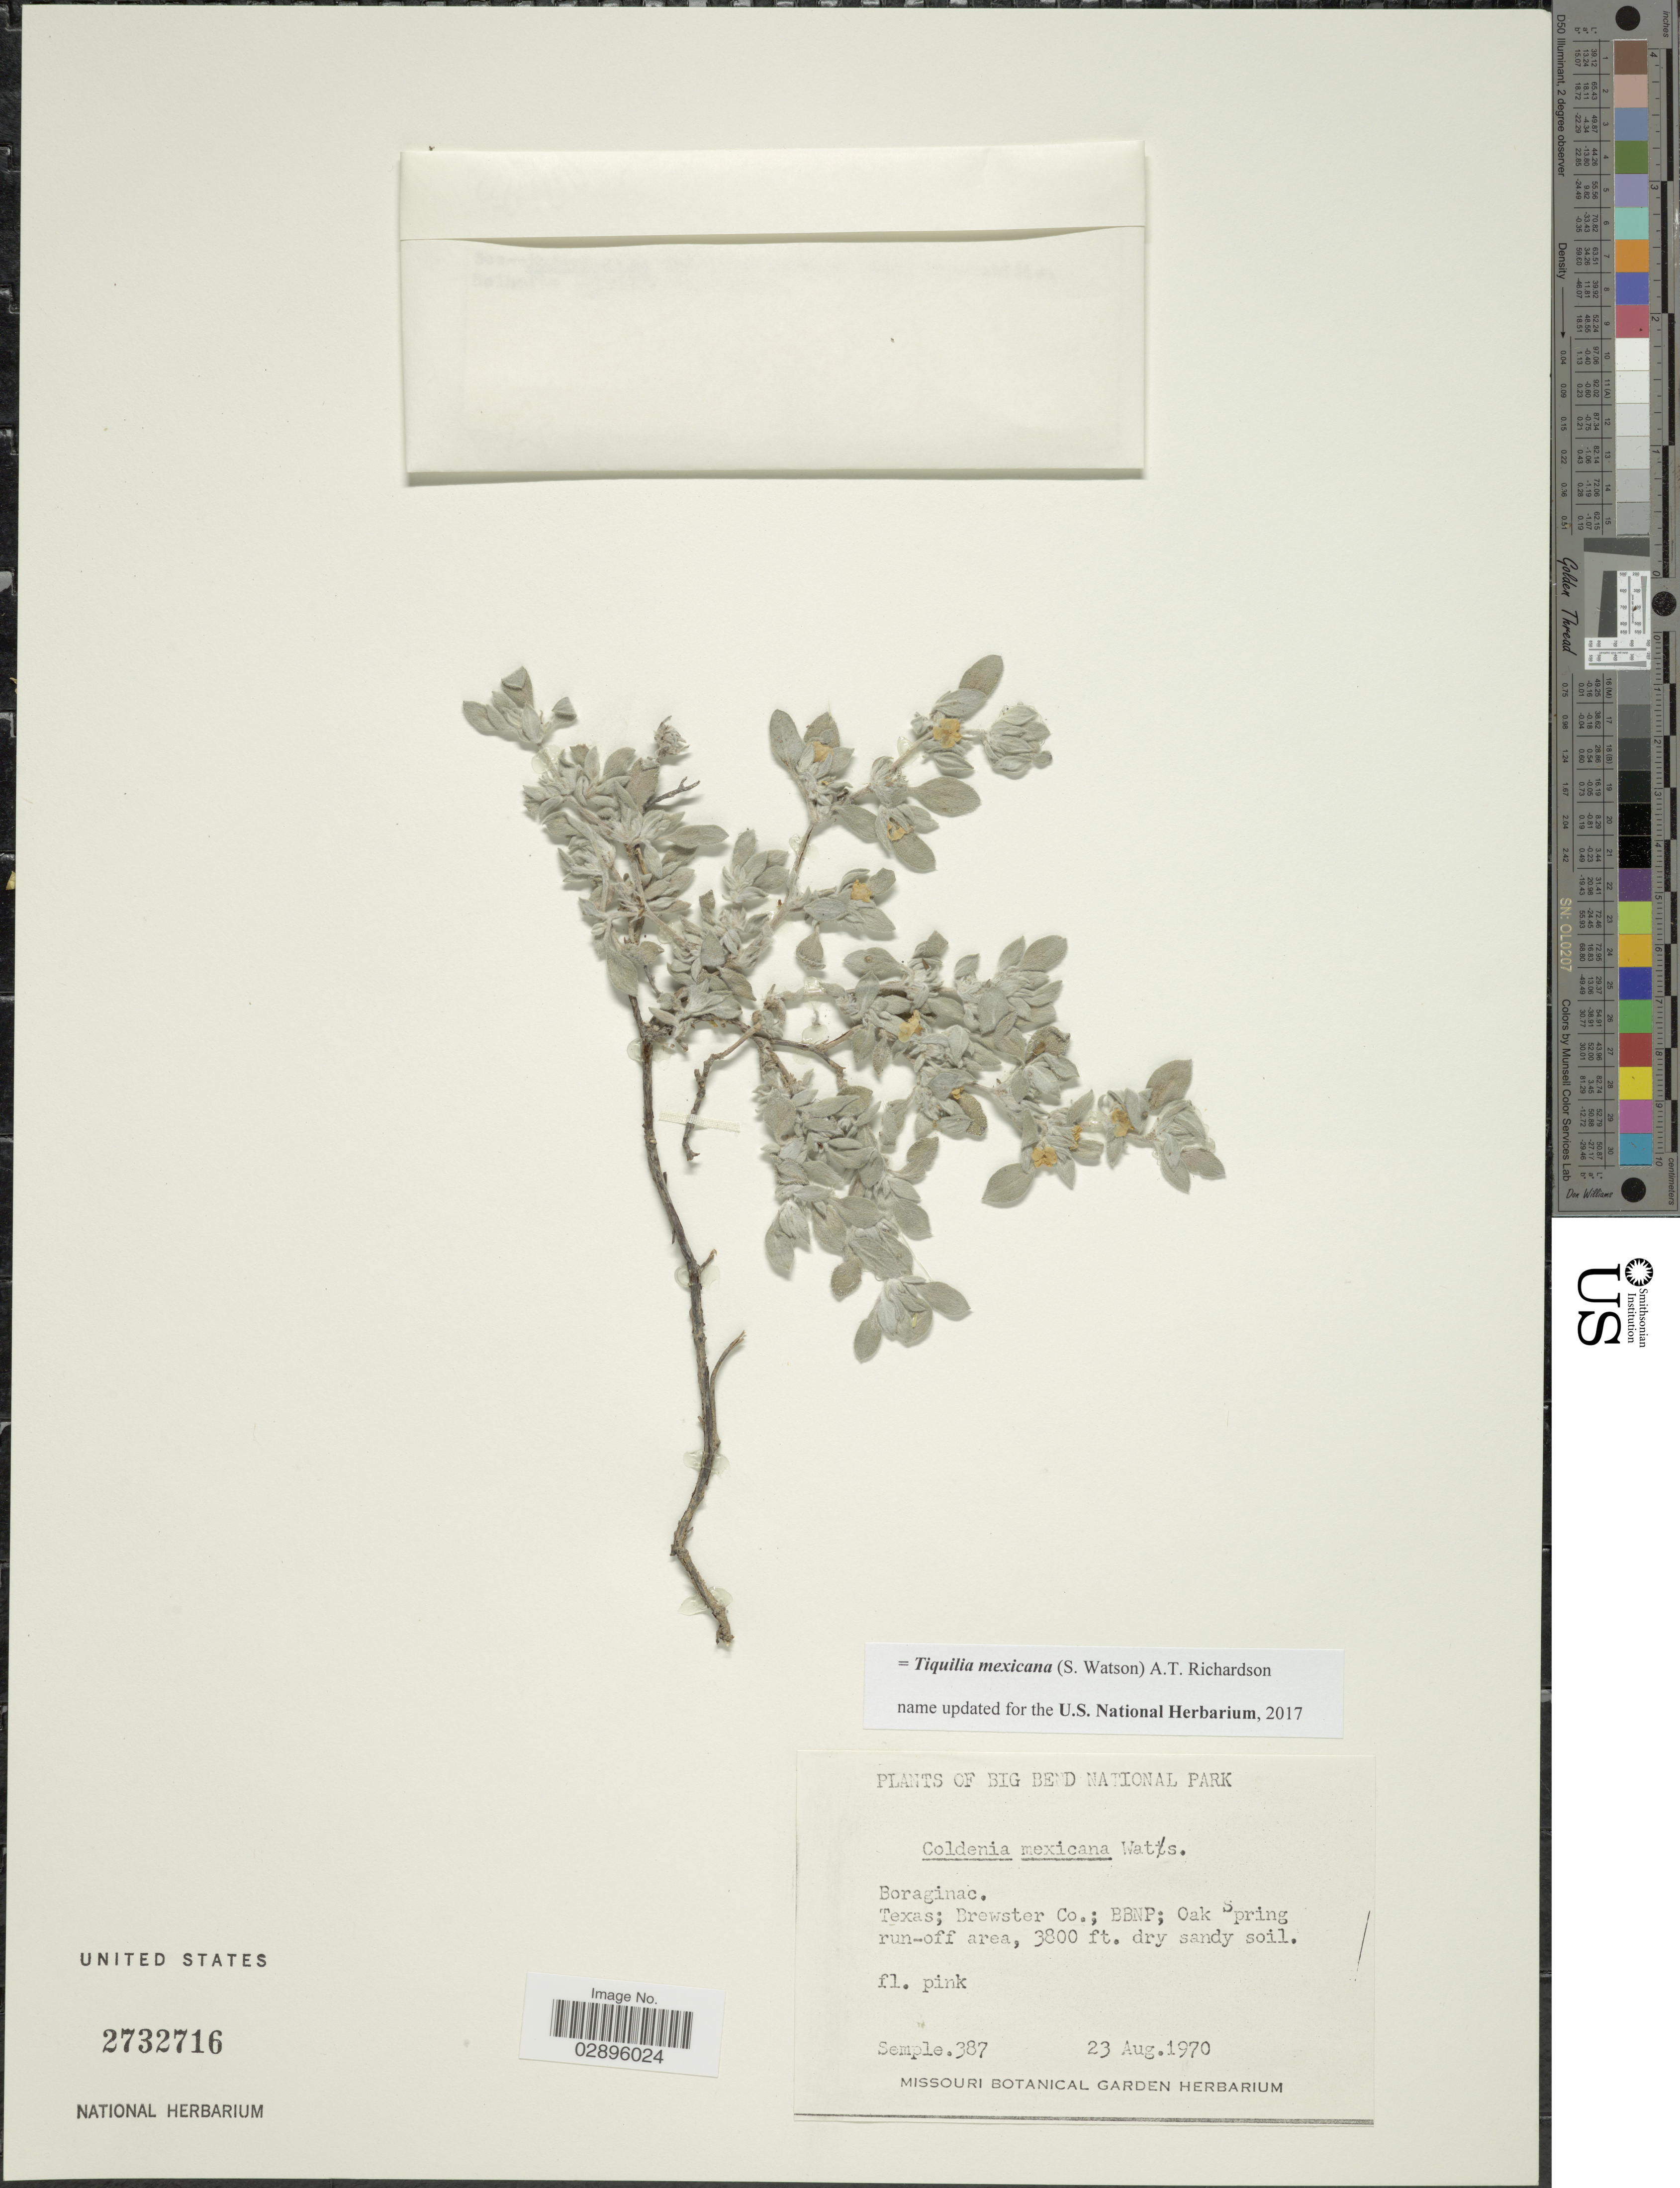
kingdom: Plantae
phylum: Tracheophyta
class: Magnoliopsida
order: Boraginales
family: Ehretiaceae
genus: Tiquilia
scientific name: Tiquilia mexicana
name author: (S. Watson) A.T. Richardson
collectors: Semple, --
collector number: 387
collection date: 1970-08-23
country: United States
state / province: Texas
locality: Big Bend National Park. Brewster Co.; BBNP; Oak Spring run-off area.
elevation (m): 1158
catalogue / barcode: US 2732716